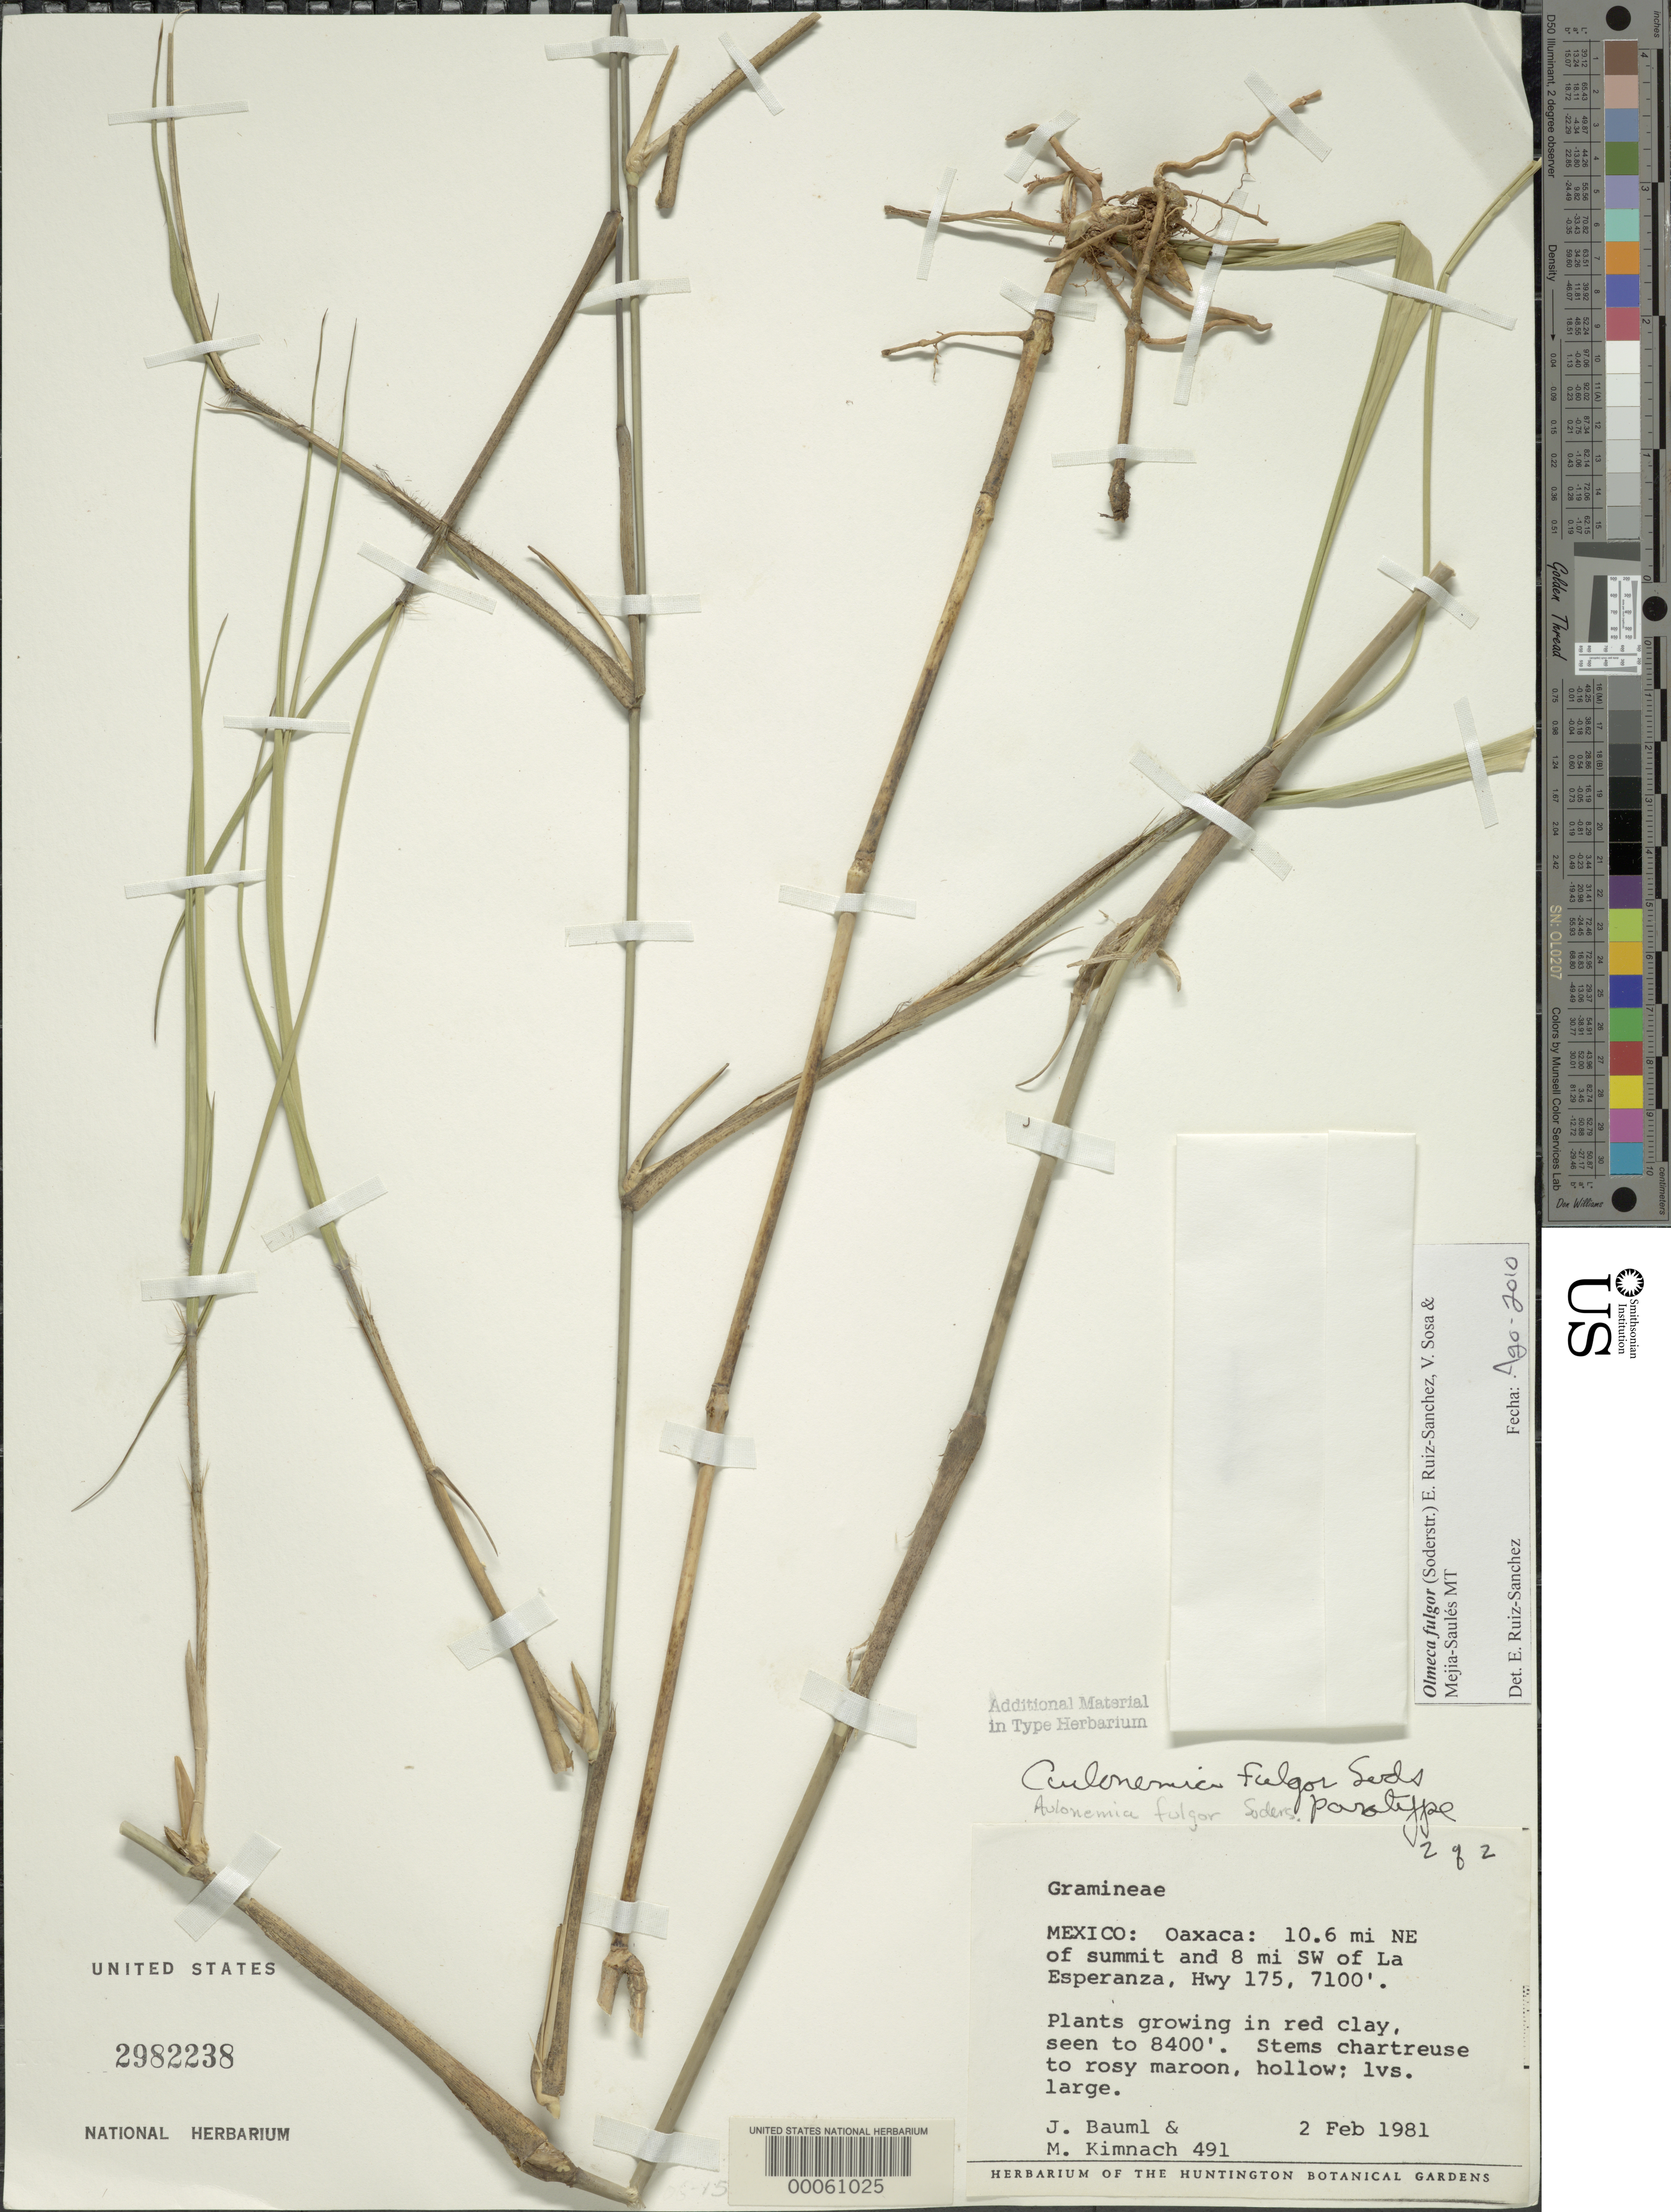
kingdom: Plantae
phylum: Tracheophyta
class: Liliopsida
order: Poales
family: Poaceae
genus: Olmeca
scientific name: Olmeca fulgor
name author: (Soderstr.) Ruíz-Sanchez et al.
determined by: Ruíz-Sanchez, E.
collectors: J. Bauml & M. W. Kimnach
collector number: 491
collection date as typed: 02 Feb 1981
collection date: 1981-02-02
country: Mexico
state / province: Oaxaca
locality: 10.6 mi NE of summit and 8 mi SW of La Esperanza, Hwy 175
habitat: In red clay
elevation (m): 2560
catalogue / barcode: US 2982238